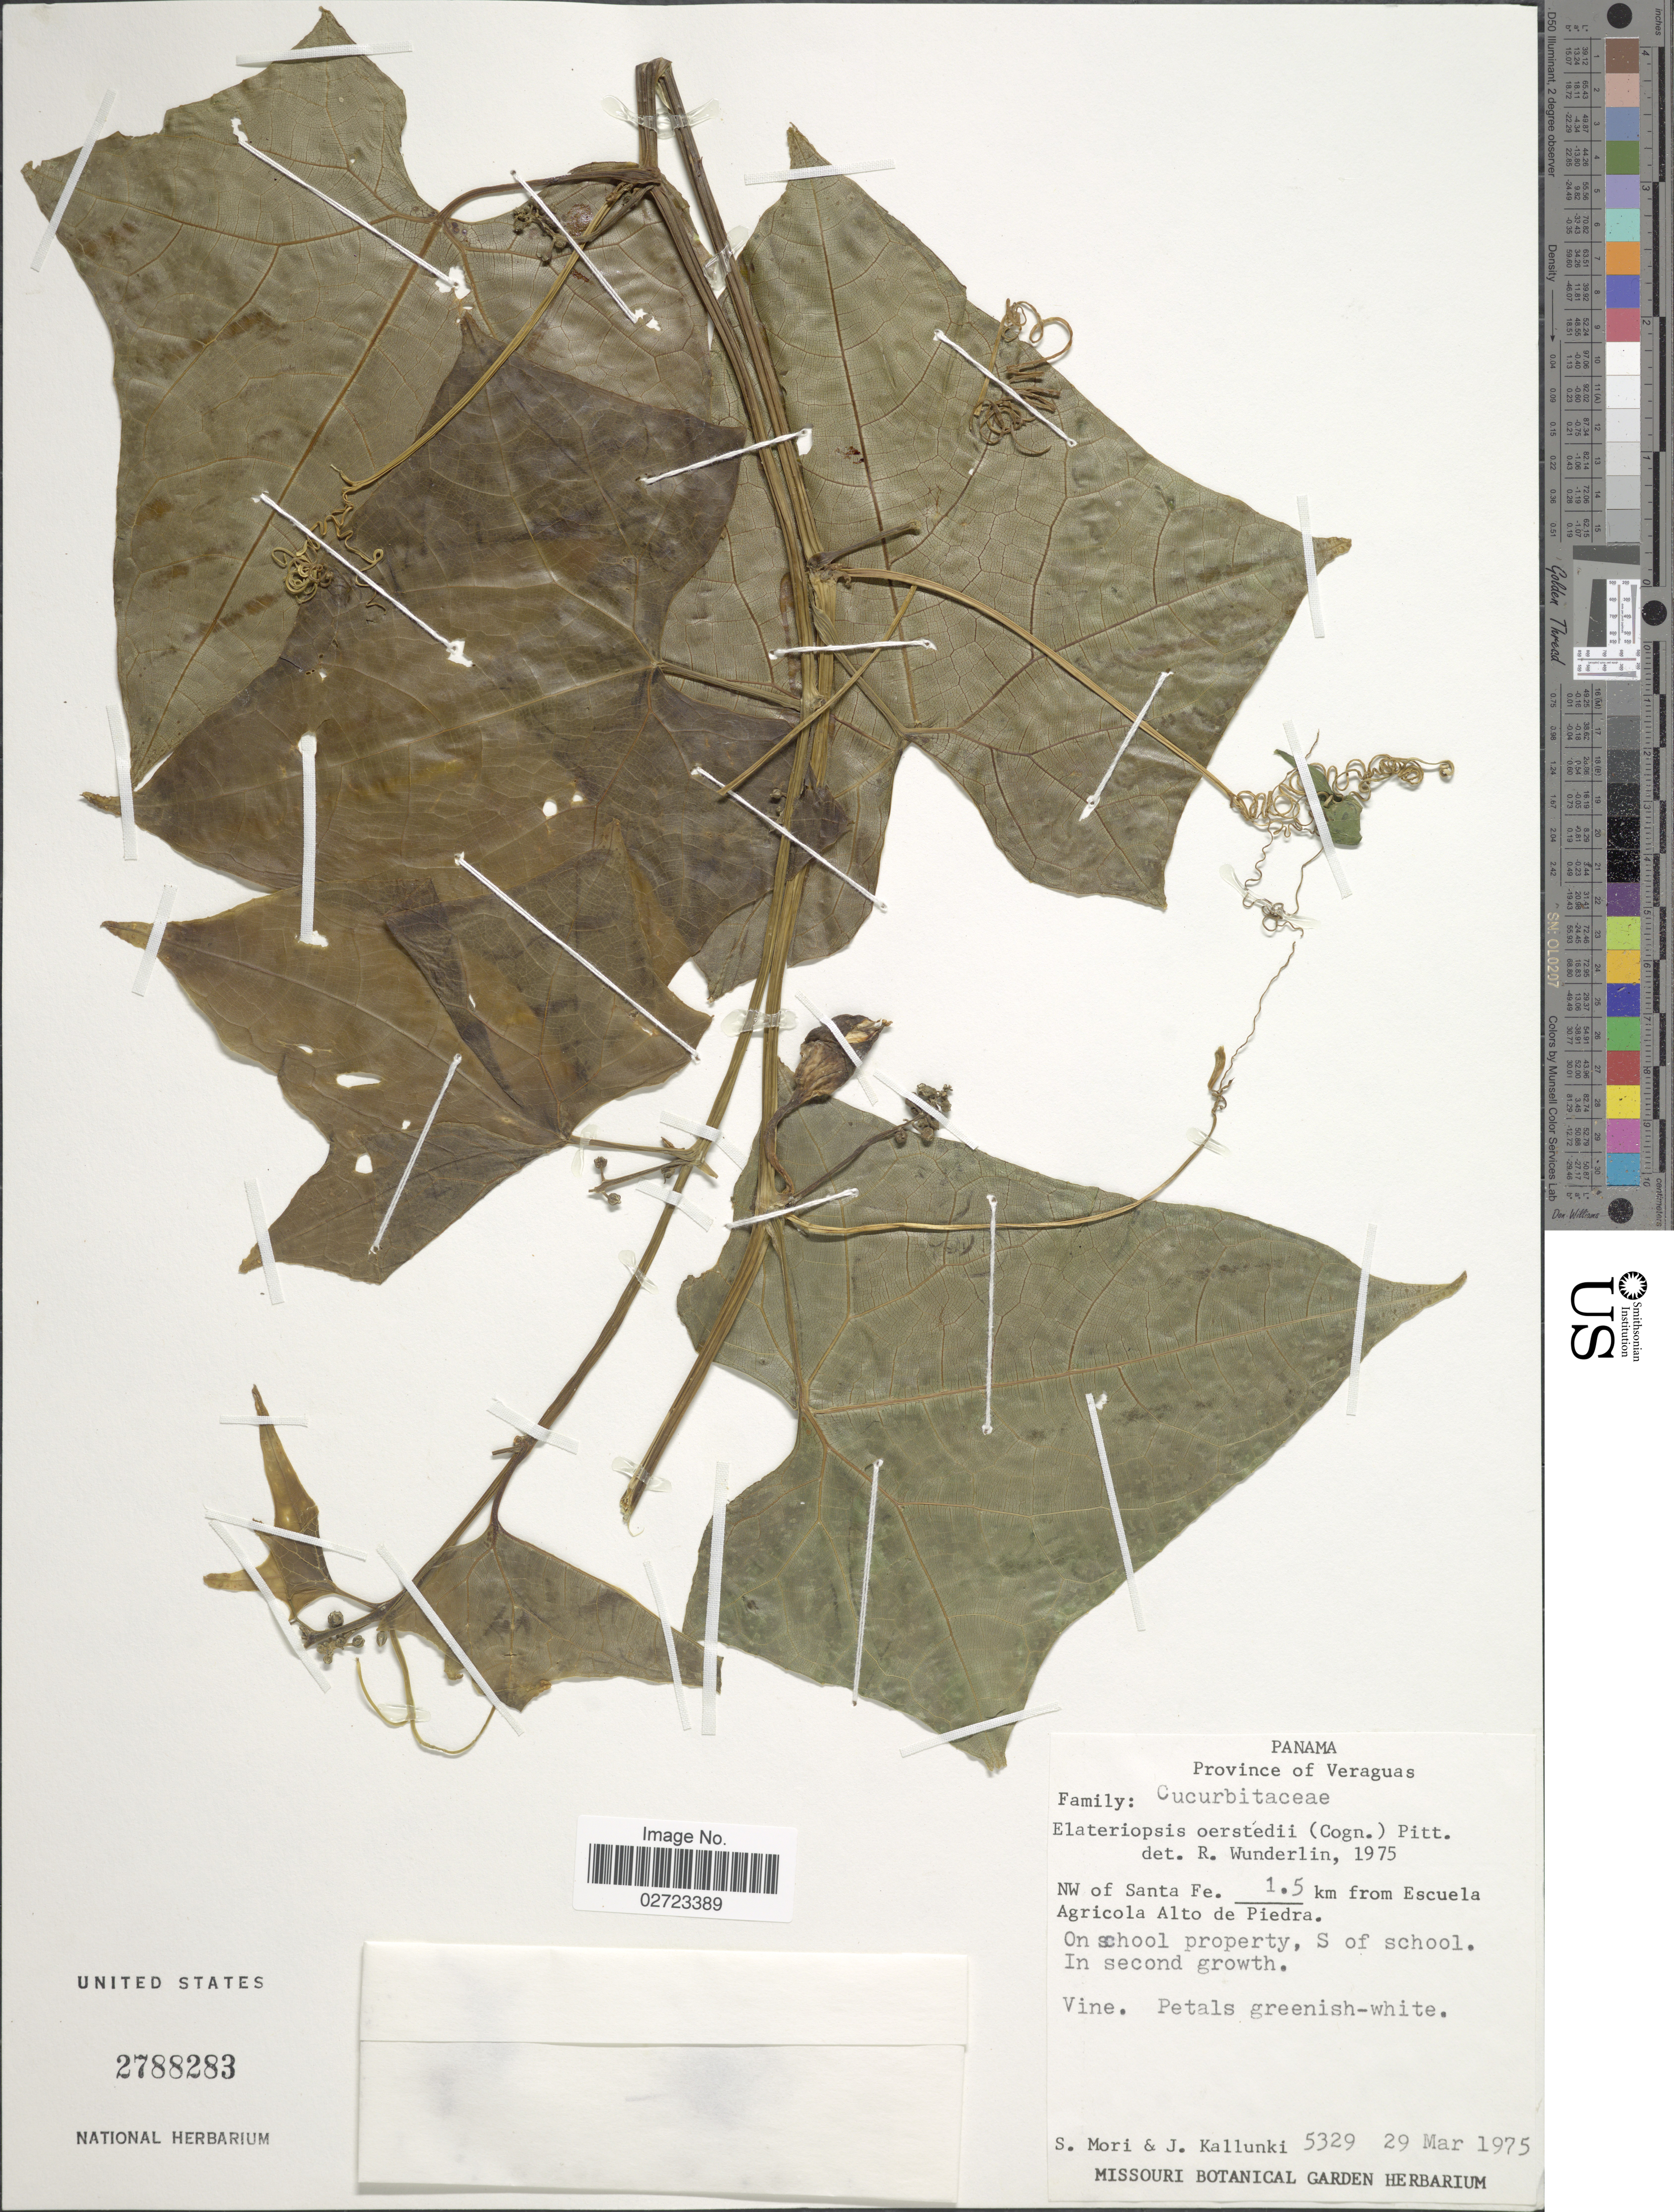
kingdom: Plantae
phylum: Tracheophyta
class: Magnoliopsida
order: Cucurbitales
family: Cucurbitaceae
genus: Hanburia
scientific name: Hanburia oerstedii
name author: (Cogn.) H. Schaef. & S.S. Renner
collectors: S. Mori & J. Kallunki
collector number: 5329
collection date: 1975-03-29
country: Panama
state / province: Veraguas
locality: NW of Santa Fe. 1.5 km from Escuela Agricola Alto de Piedra, on school property, S of school.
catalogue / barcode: US 2788283